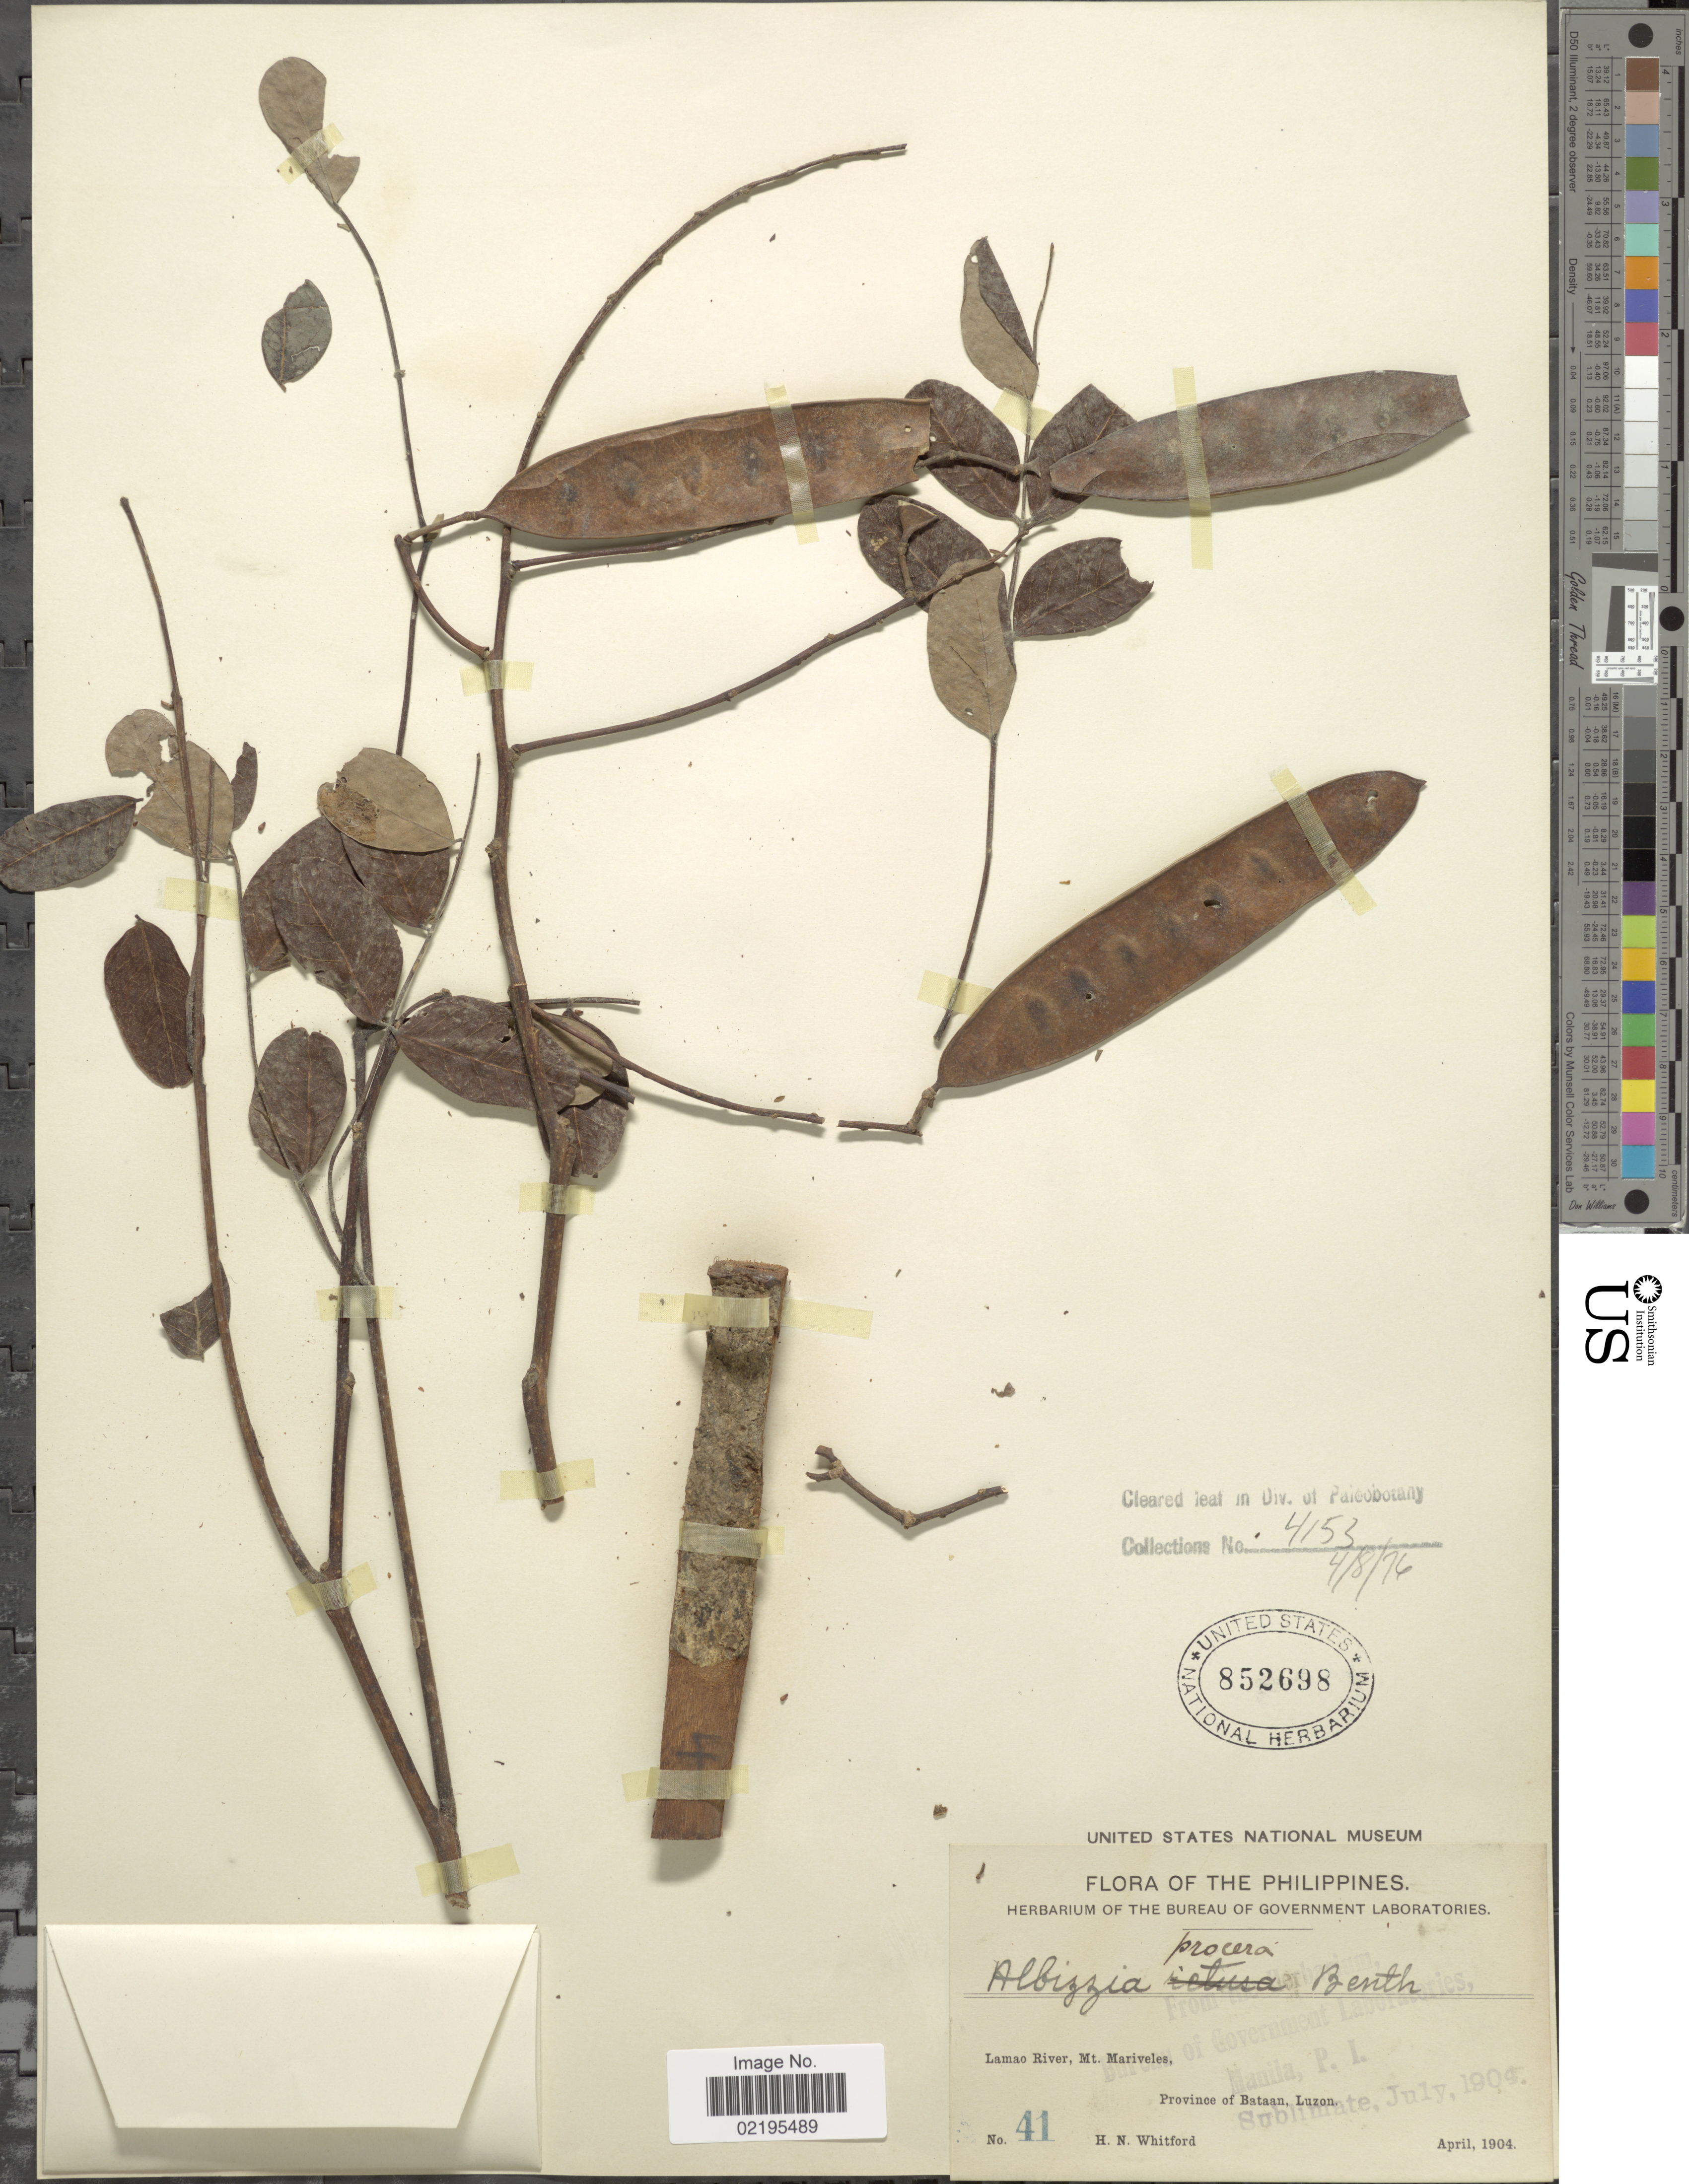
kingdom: Plantae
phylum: Tracheophyta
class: Magnoliopsida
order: Fabales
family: Fabaceae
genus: Albizia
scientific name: Albizia procera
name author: (Roxb.) Benth.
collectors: H. N. Whitford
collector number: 41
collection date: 1904-04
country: Philippines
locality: Lamao River, Mt. Mariveles, Province of Bataan, Luzon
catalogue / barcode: US 852698